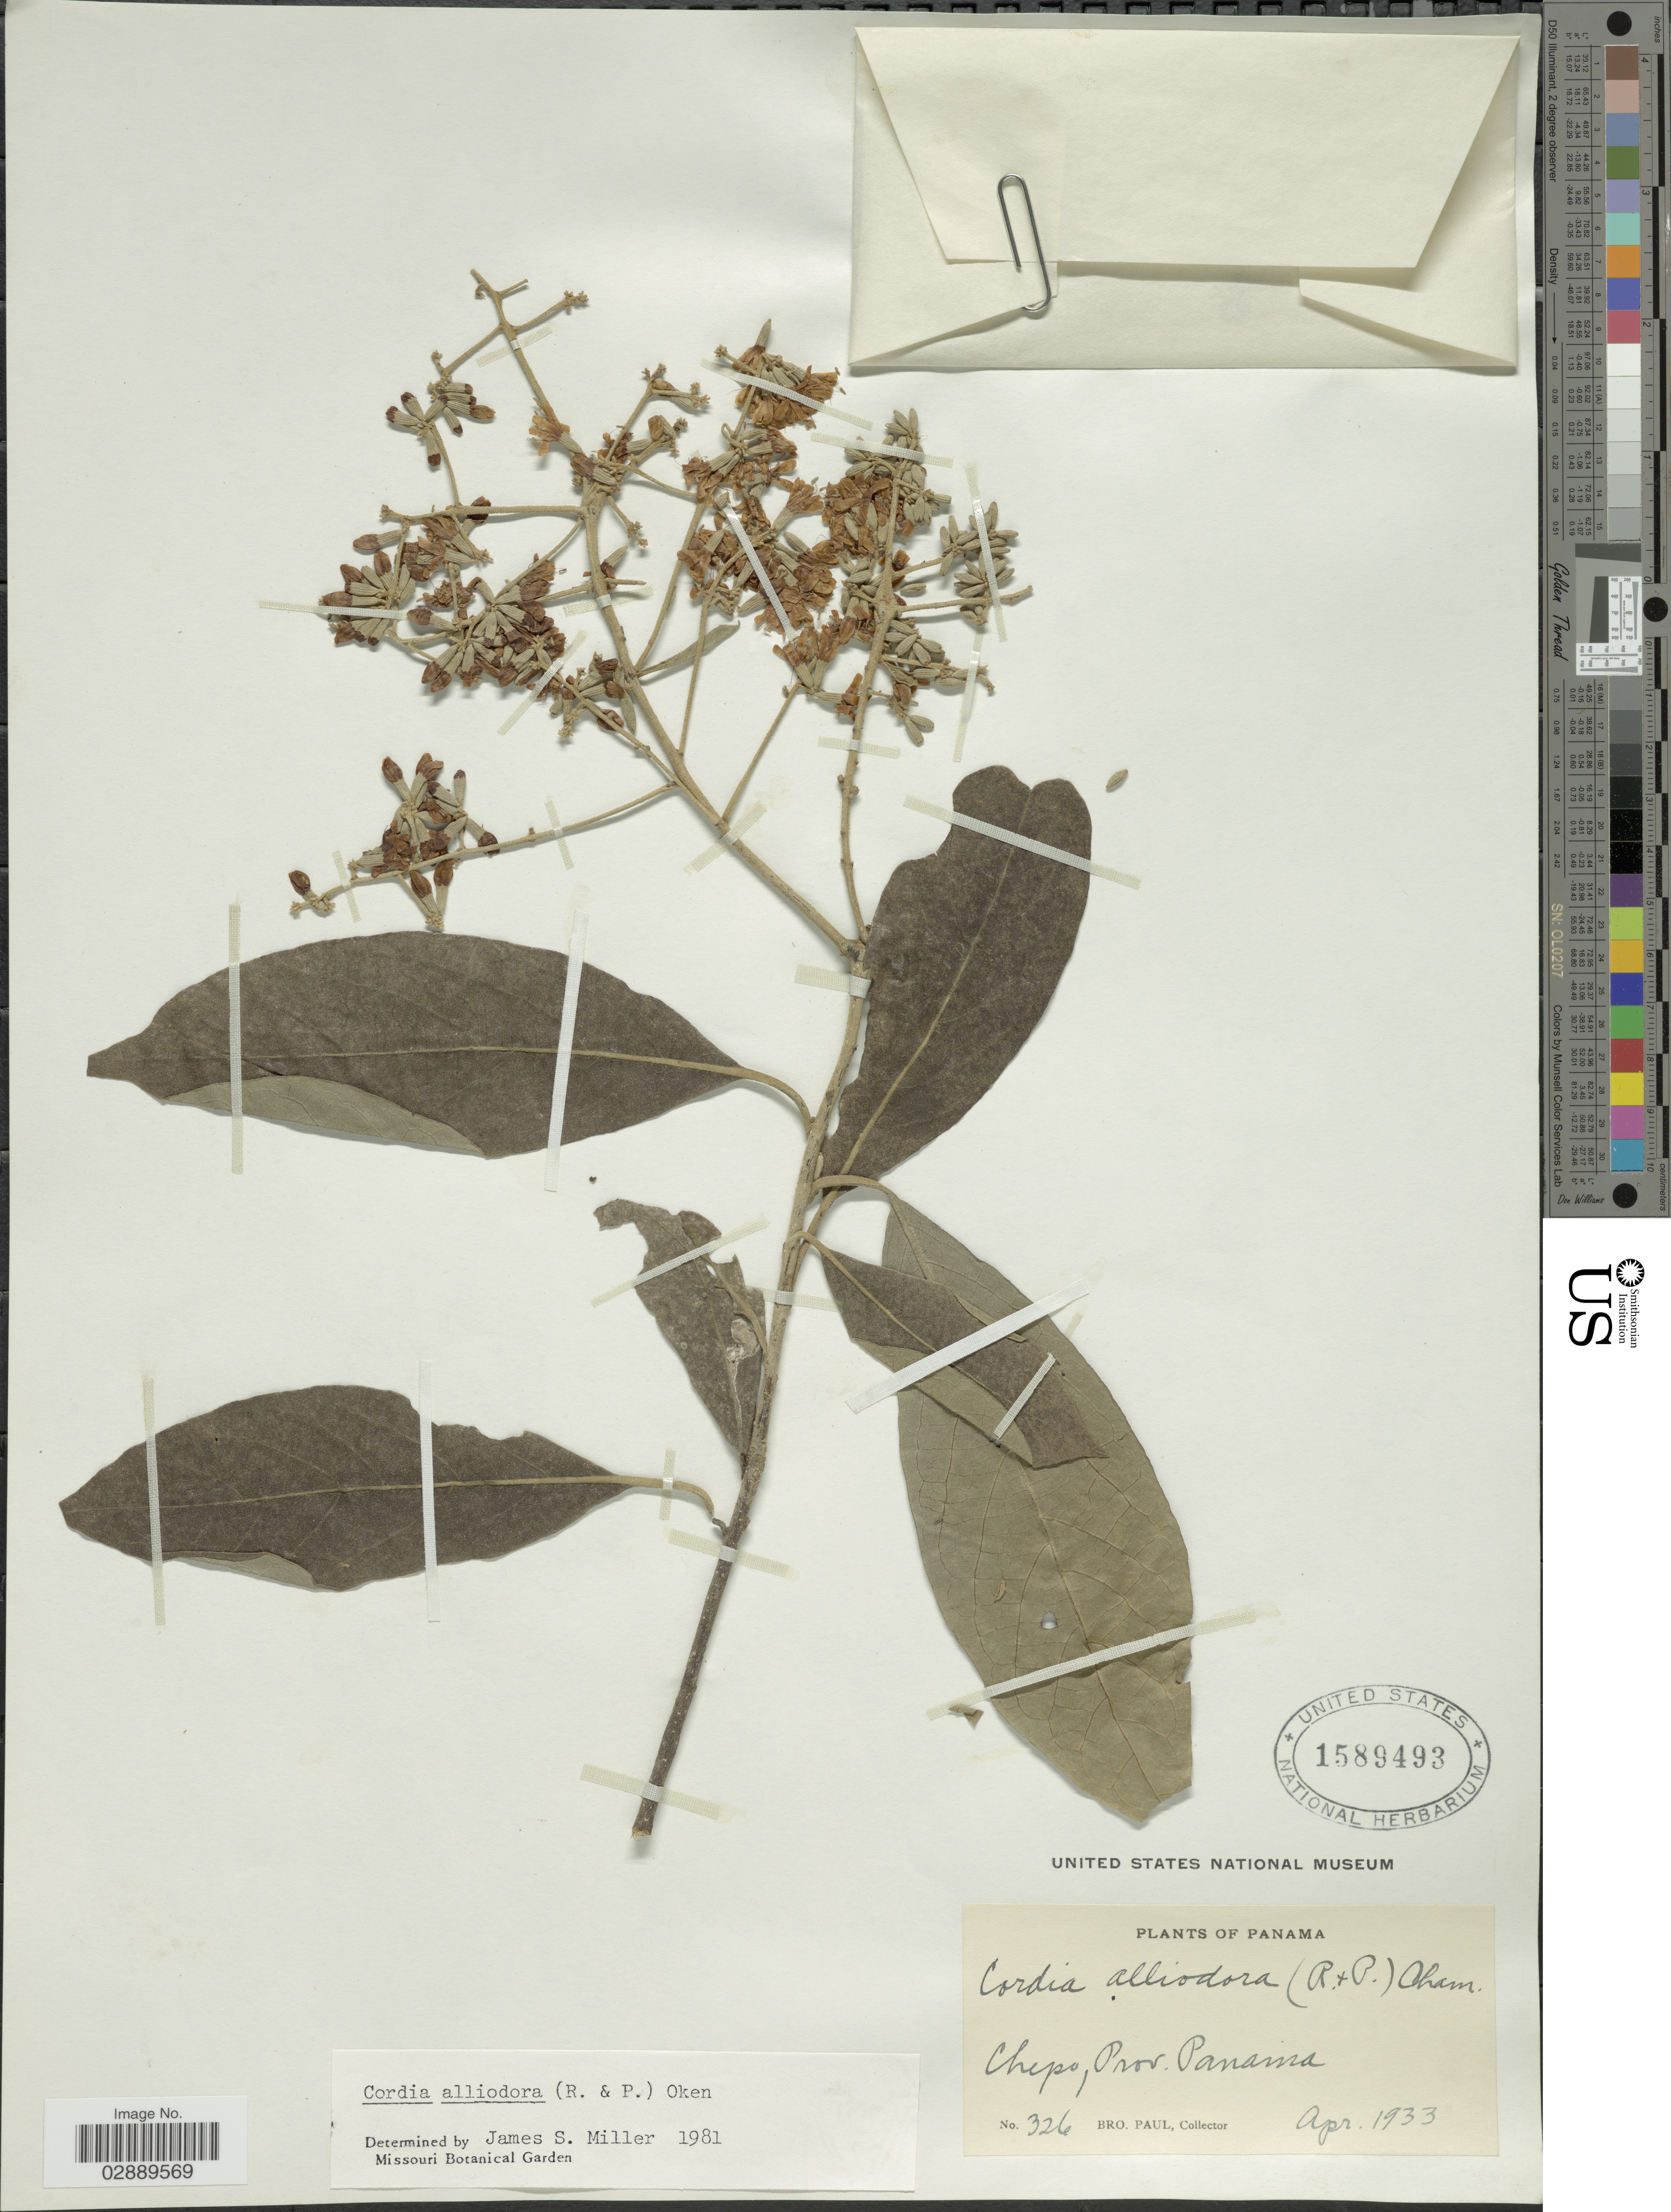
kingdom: Plantae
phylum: Tracheophyta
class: Magnoliopsida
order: Boraginales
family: Cordiaceae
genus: Cordia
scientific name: Cordia alliodora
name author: (Ruiz & Pav.) Oken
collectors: B. Paul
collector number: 326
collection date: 1933-04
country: Panama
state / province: Panamá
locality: Chepo.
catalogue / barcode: US 1589493